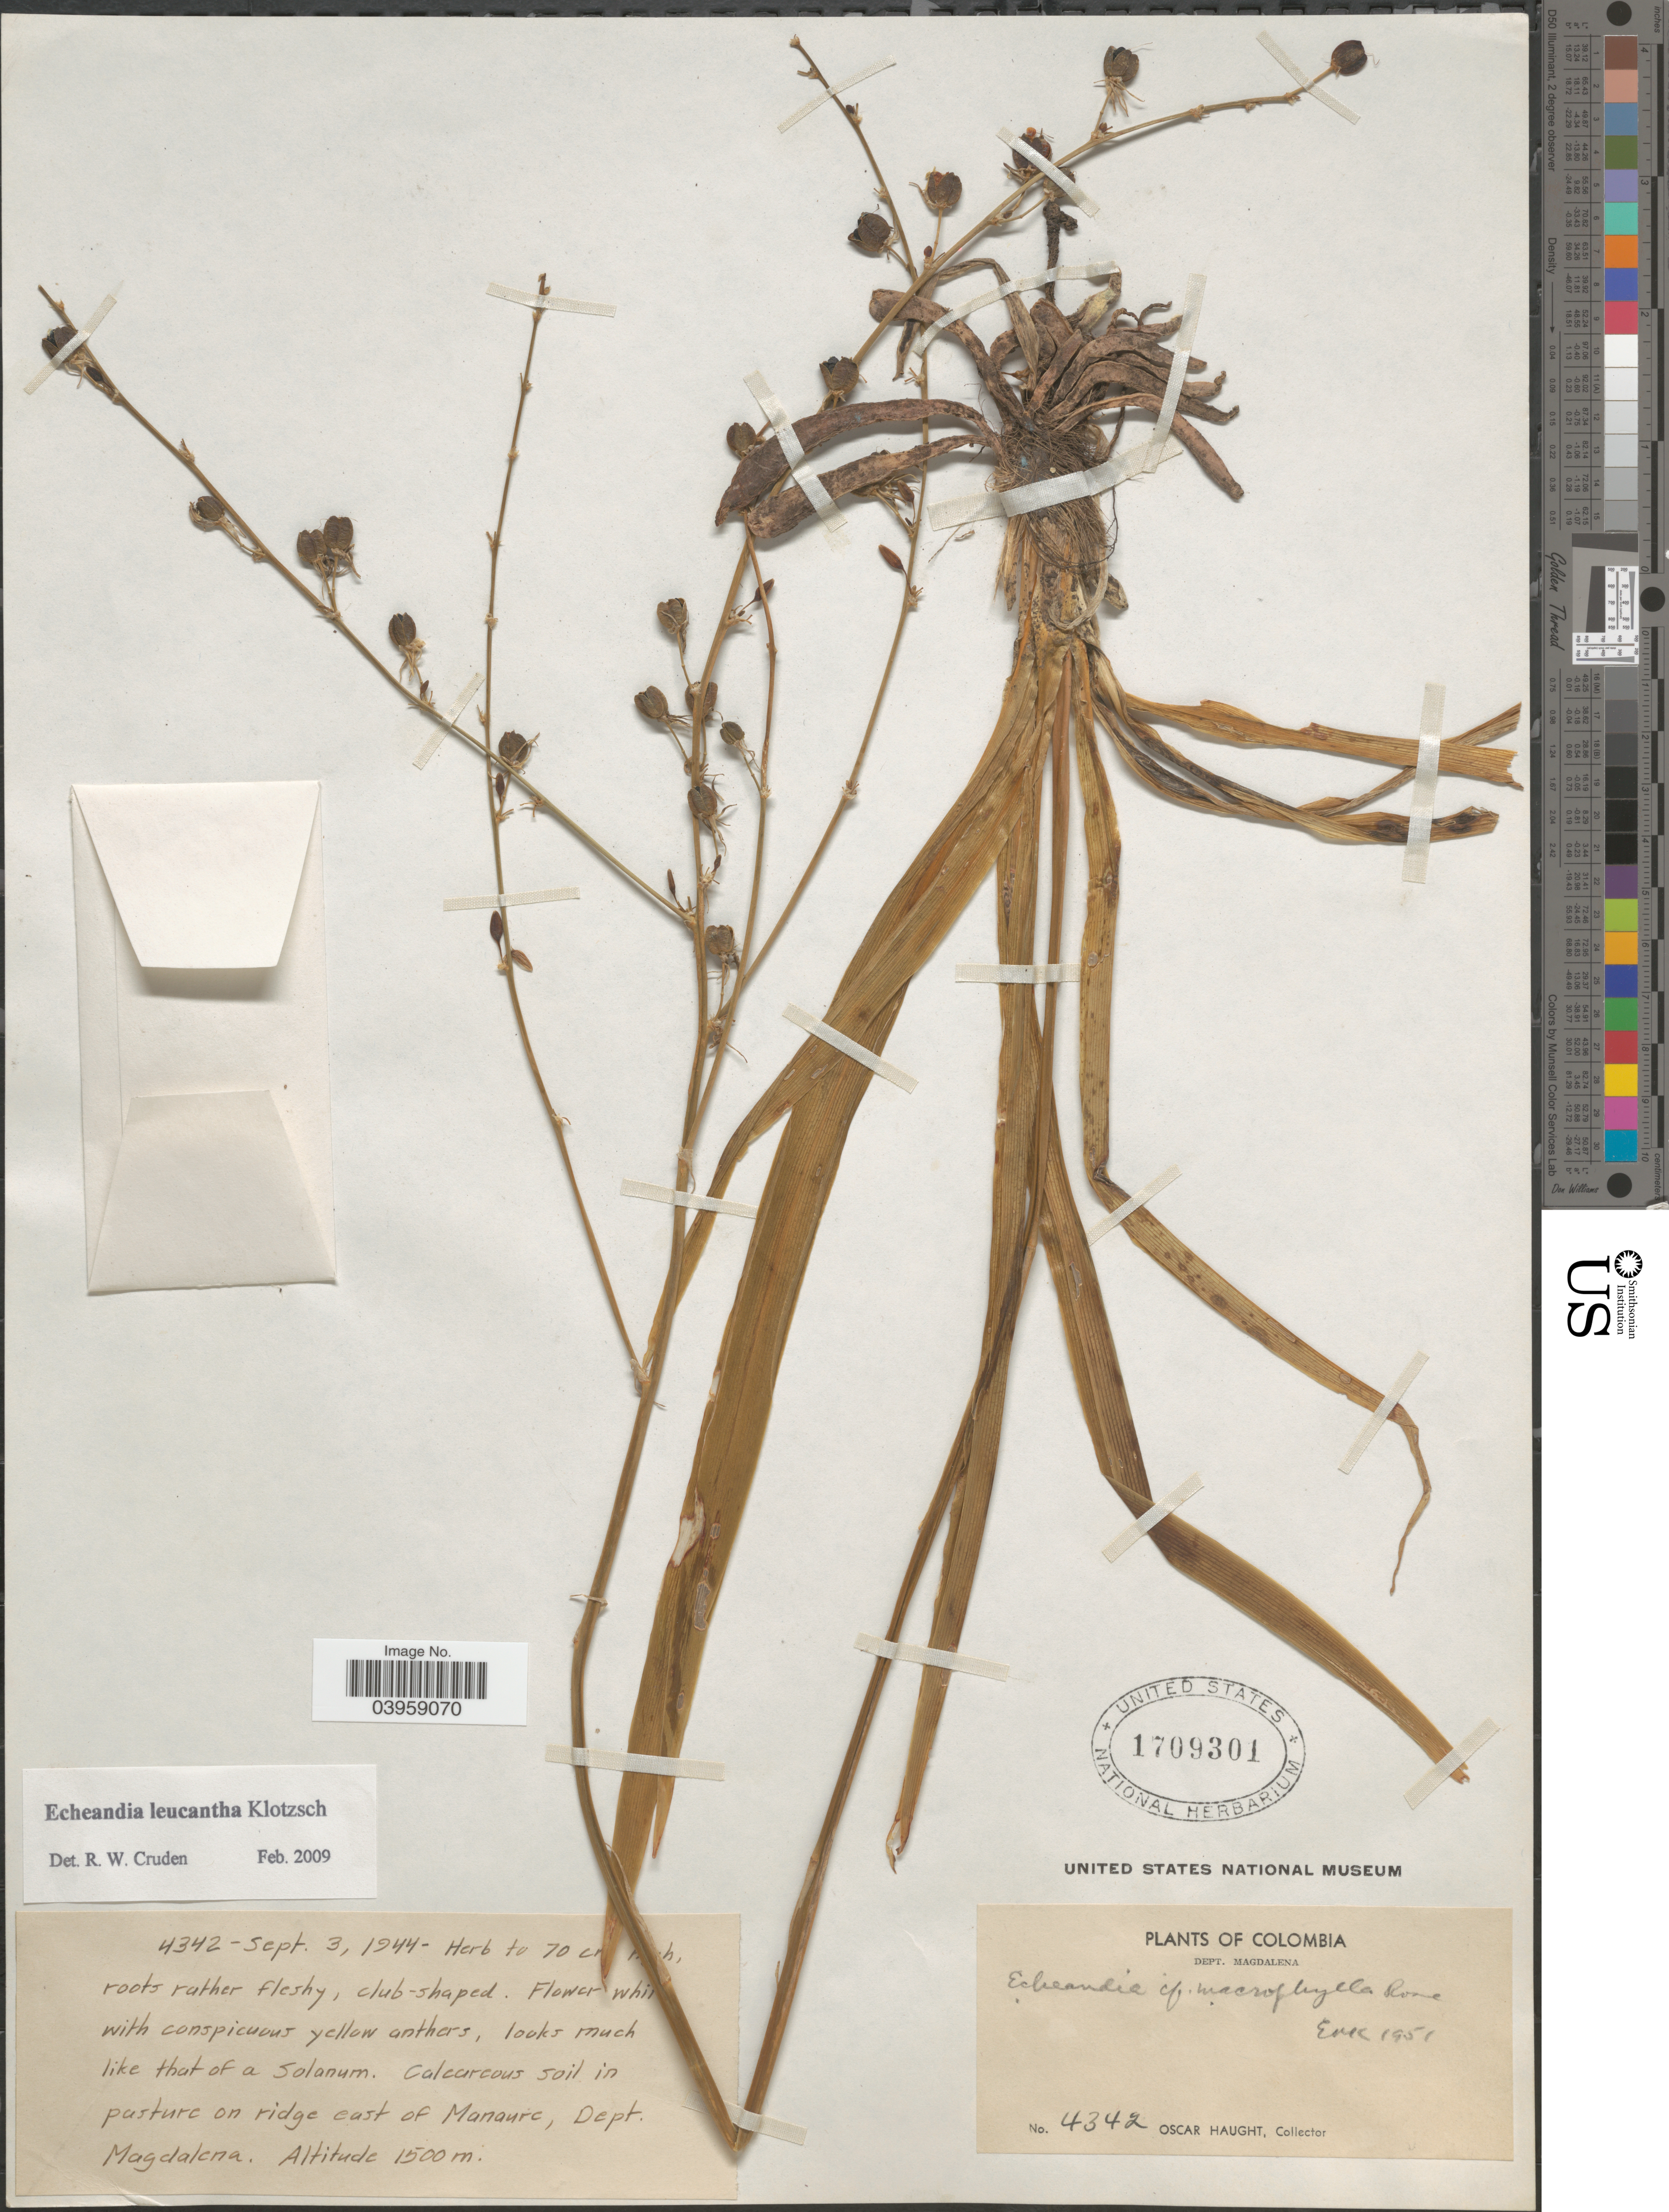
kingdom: Plantae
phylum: Tracheophyta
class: Liliopsida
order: Asparagales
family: Asparagaceae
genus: Echeandia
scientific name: Echeandia leucantha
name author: Klotzsch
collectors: O. L. Haught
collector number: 4342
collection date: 1944-09-03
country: Colombia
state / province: Magdalena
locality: Dept. Magdalena. On ridge east of Manaure.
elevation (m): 1500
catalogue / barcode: US 1709301